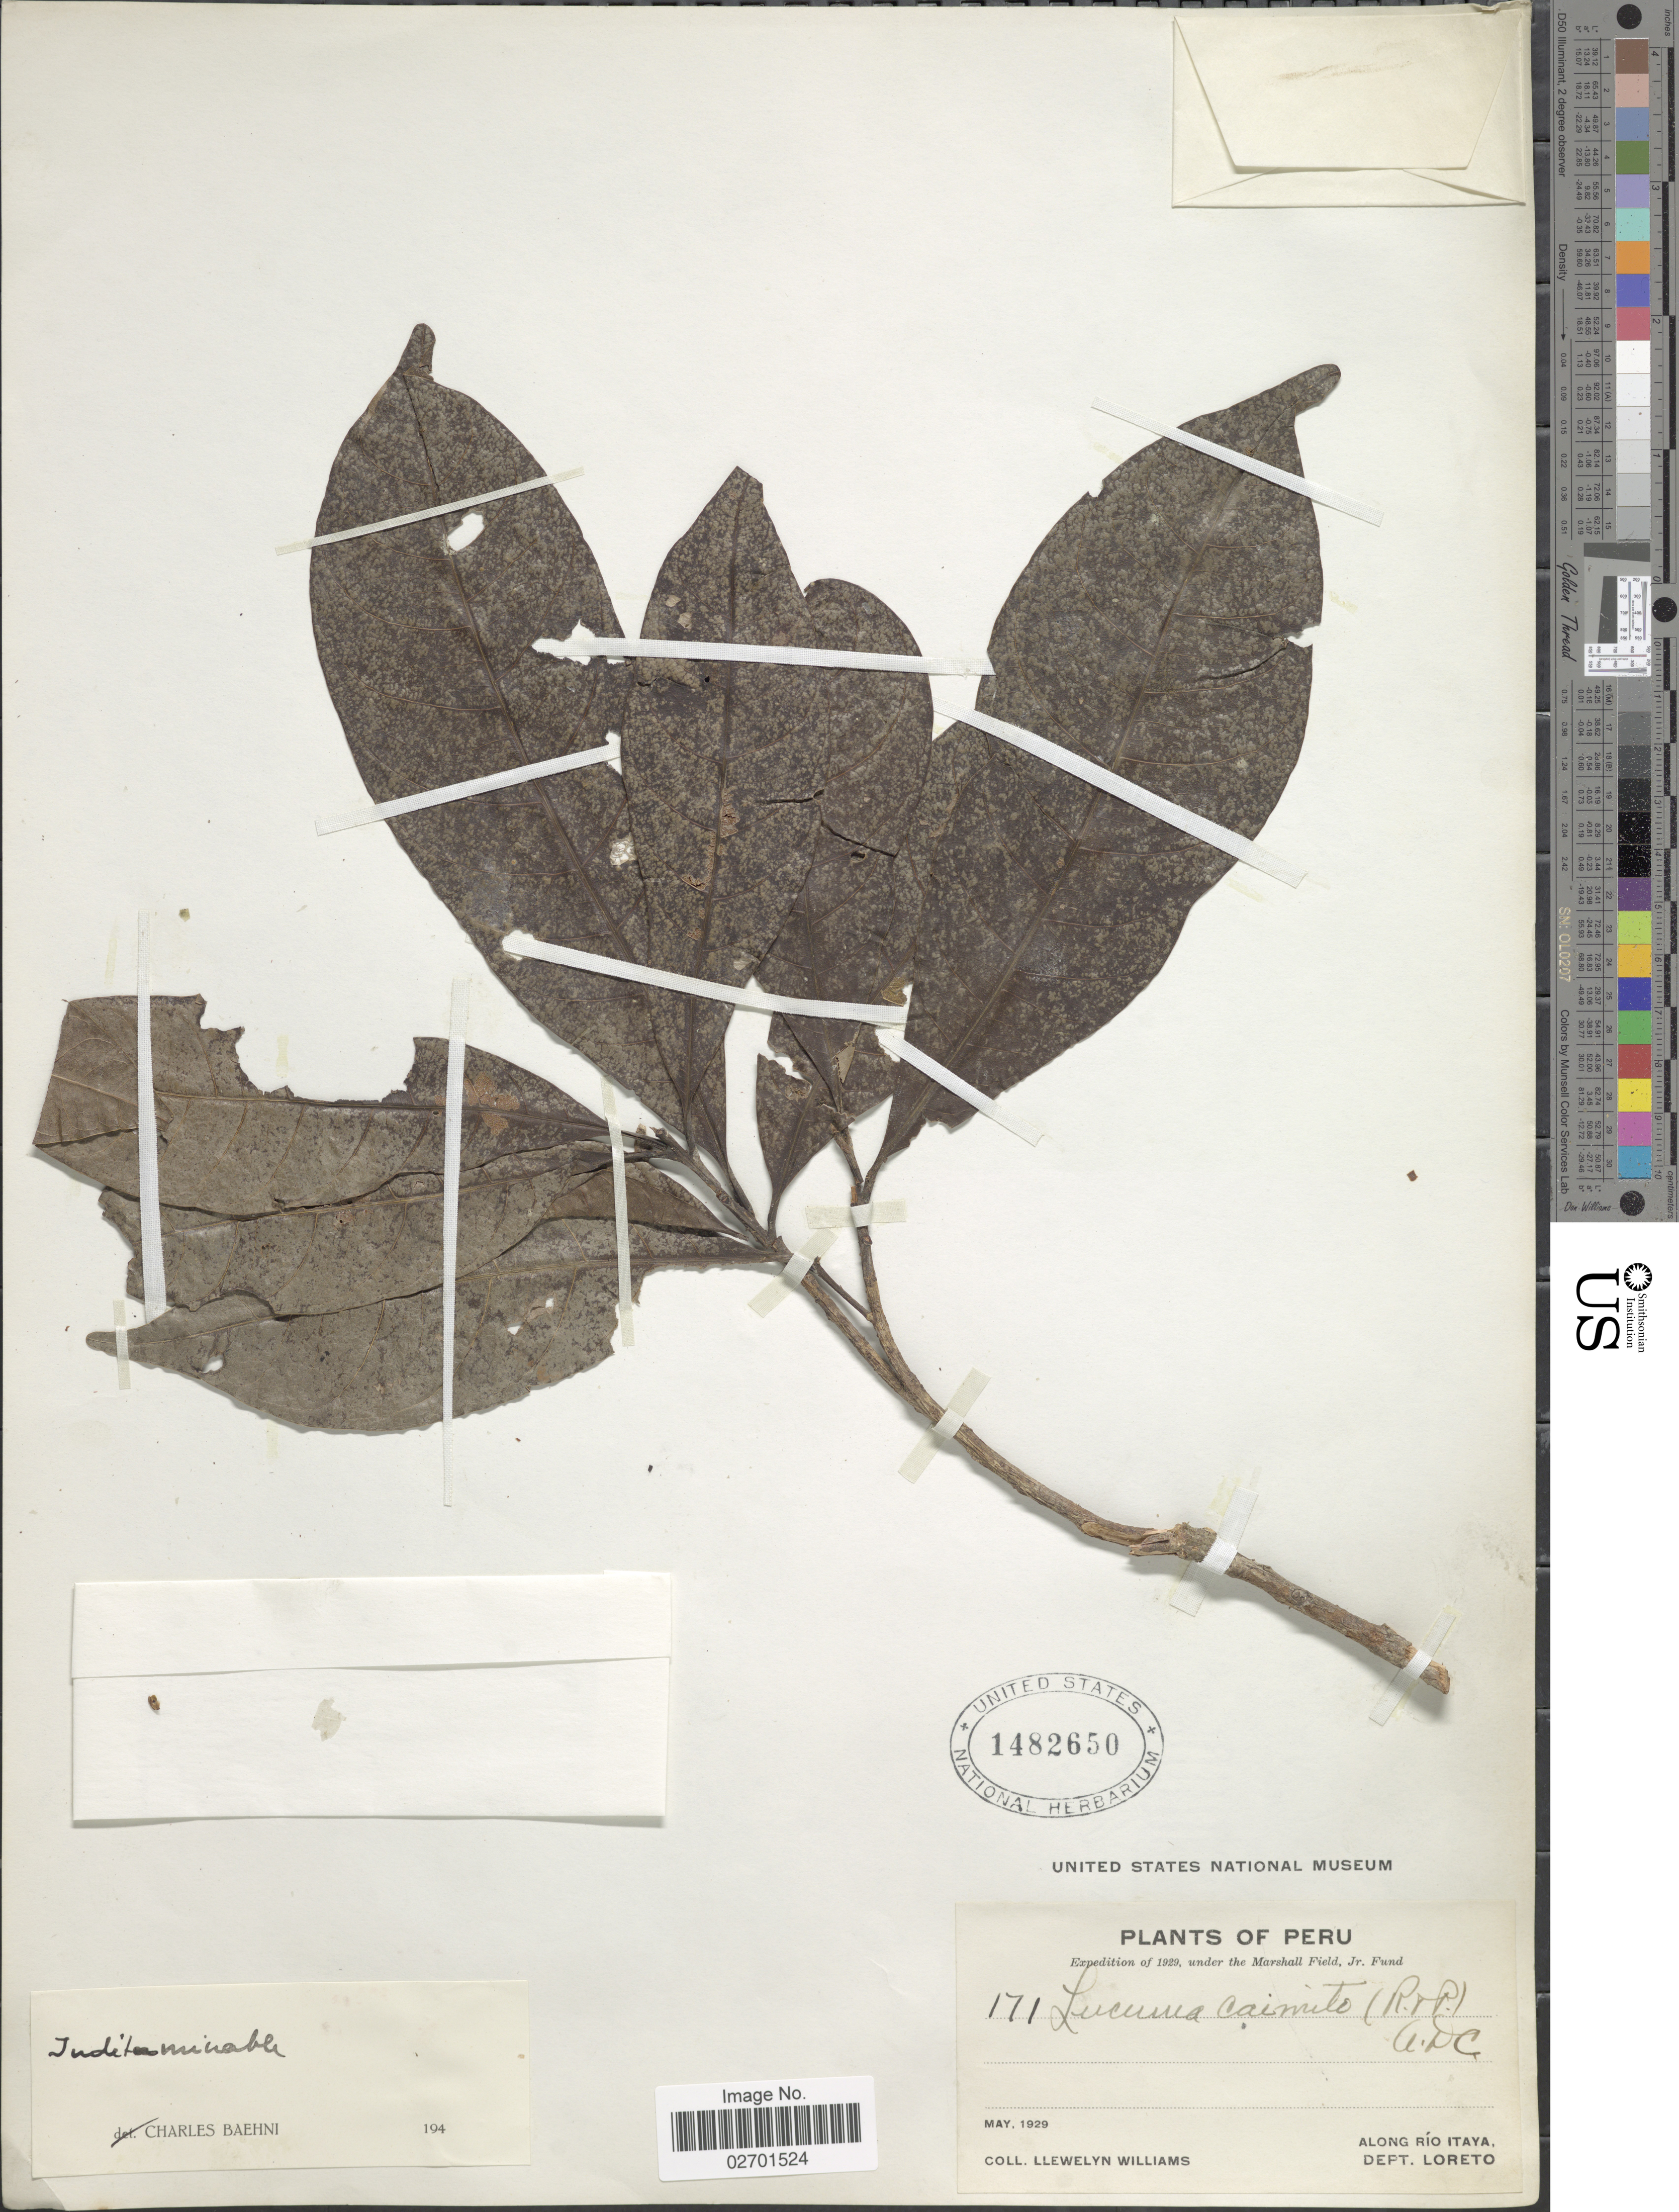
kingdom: Plantae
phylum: Tracheophyta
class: Magnoliopsida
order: Ericales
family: Sapotaceae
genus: Pouteria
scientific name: Pouteria caimito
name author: (Ruiz & Pav.) Radlk.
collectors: Ll. Williams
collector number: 171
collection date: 1929-05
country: Peru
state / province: Loreto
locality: Along Rio Itaya.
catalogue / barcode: US 1482650